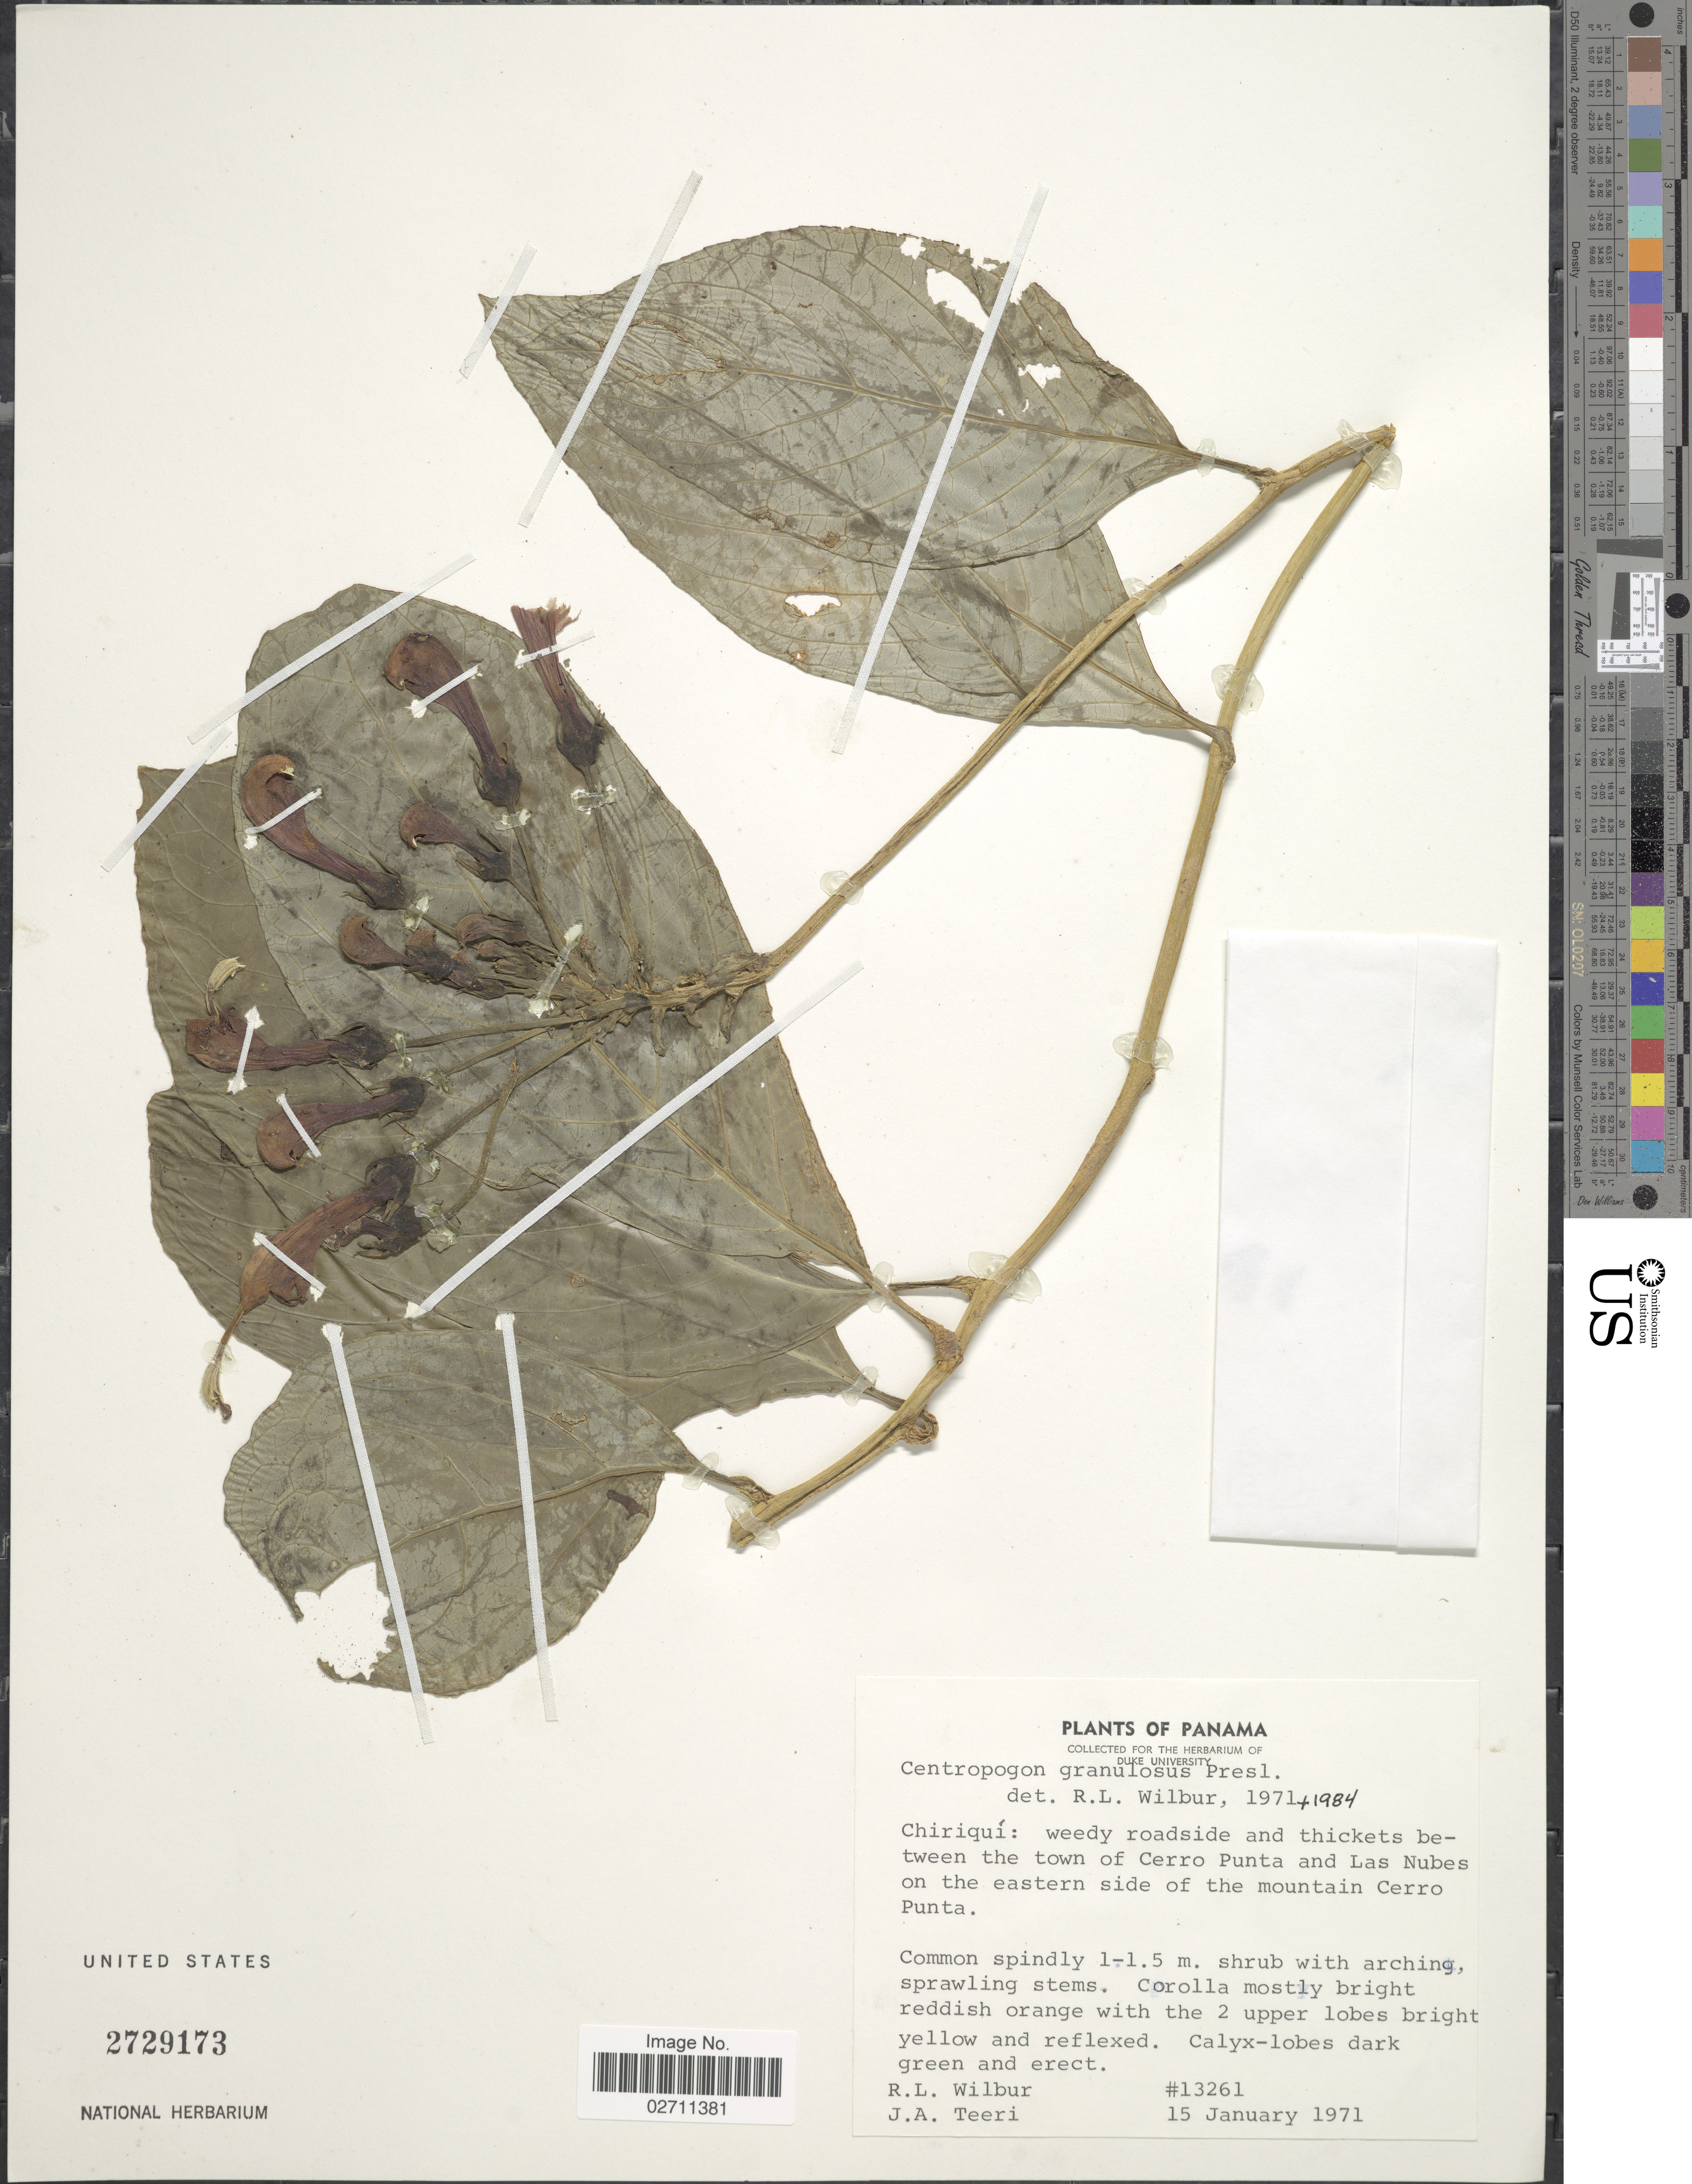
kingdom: Plantae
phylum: Tracheophyta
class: Magnoliopsida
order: Asterales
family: Campanulaceae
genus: Centropogon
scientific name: Centropogon granulosus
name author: C. Presl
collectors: R. L. Wilbur & J. Teeri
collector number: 13261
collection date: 1971-01-15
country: Panama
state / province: Chiriqui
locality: Weedy roadside and thickets between the town of Cerro Punta and Las Nubes on the eastern side of the mountain Cerro Punta.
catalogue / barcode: US 2729173